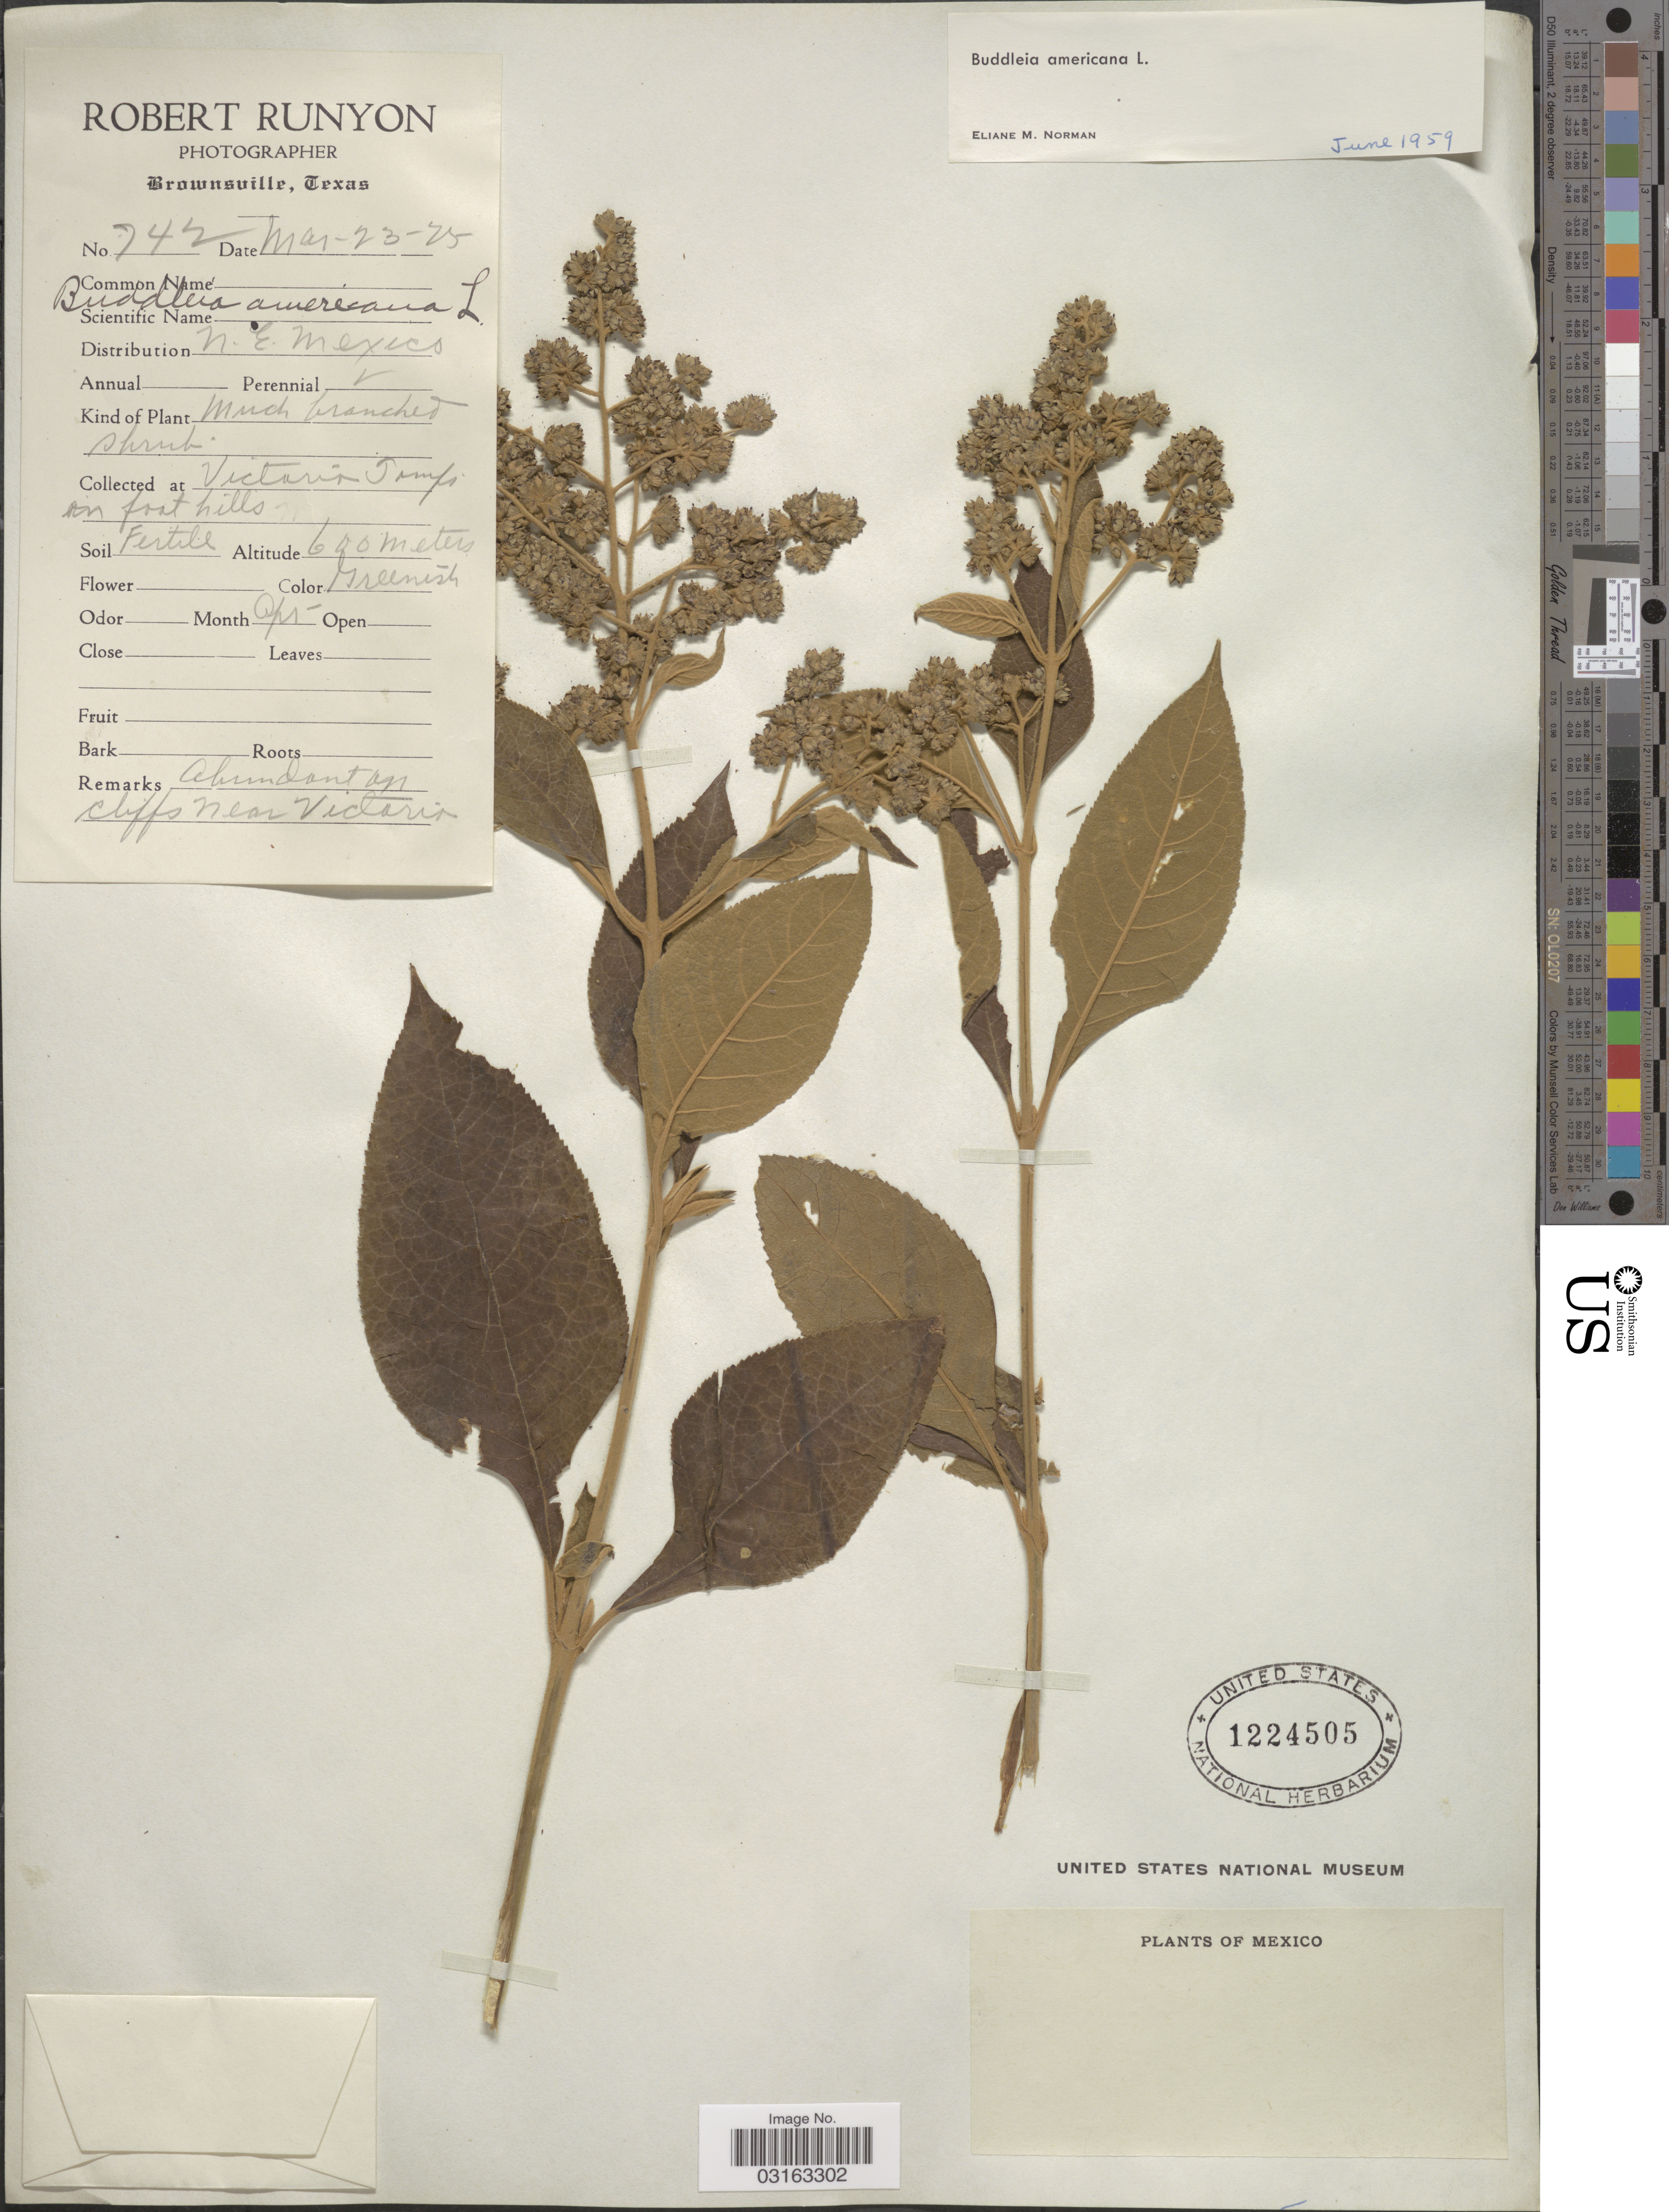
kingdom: Plantae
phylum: Tracheophyta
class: Magnoliopsida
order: Lamiales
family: Scrophulariaceae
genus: Buddleja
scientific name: Buddleja americana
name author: L.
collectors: R. Runyon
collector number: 742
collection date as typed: Transcribed d/m/y: 23/3/25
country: Mexico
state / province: Tamaulipas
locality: Victoria on foot hills.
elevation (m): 600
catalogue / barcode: US 1224505